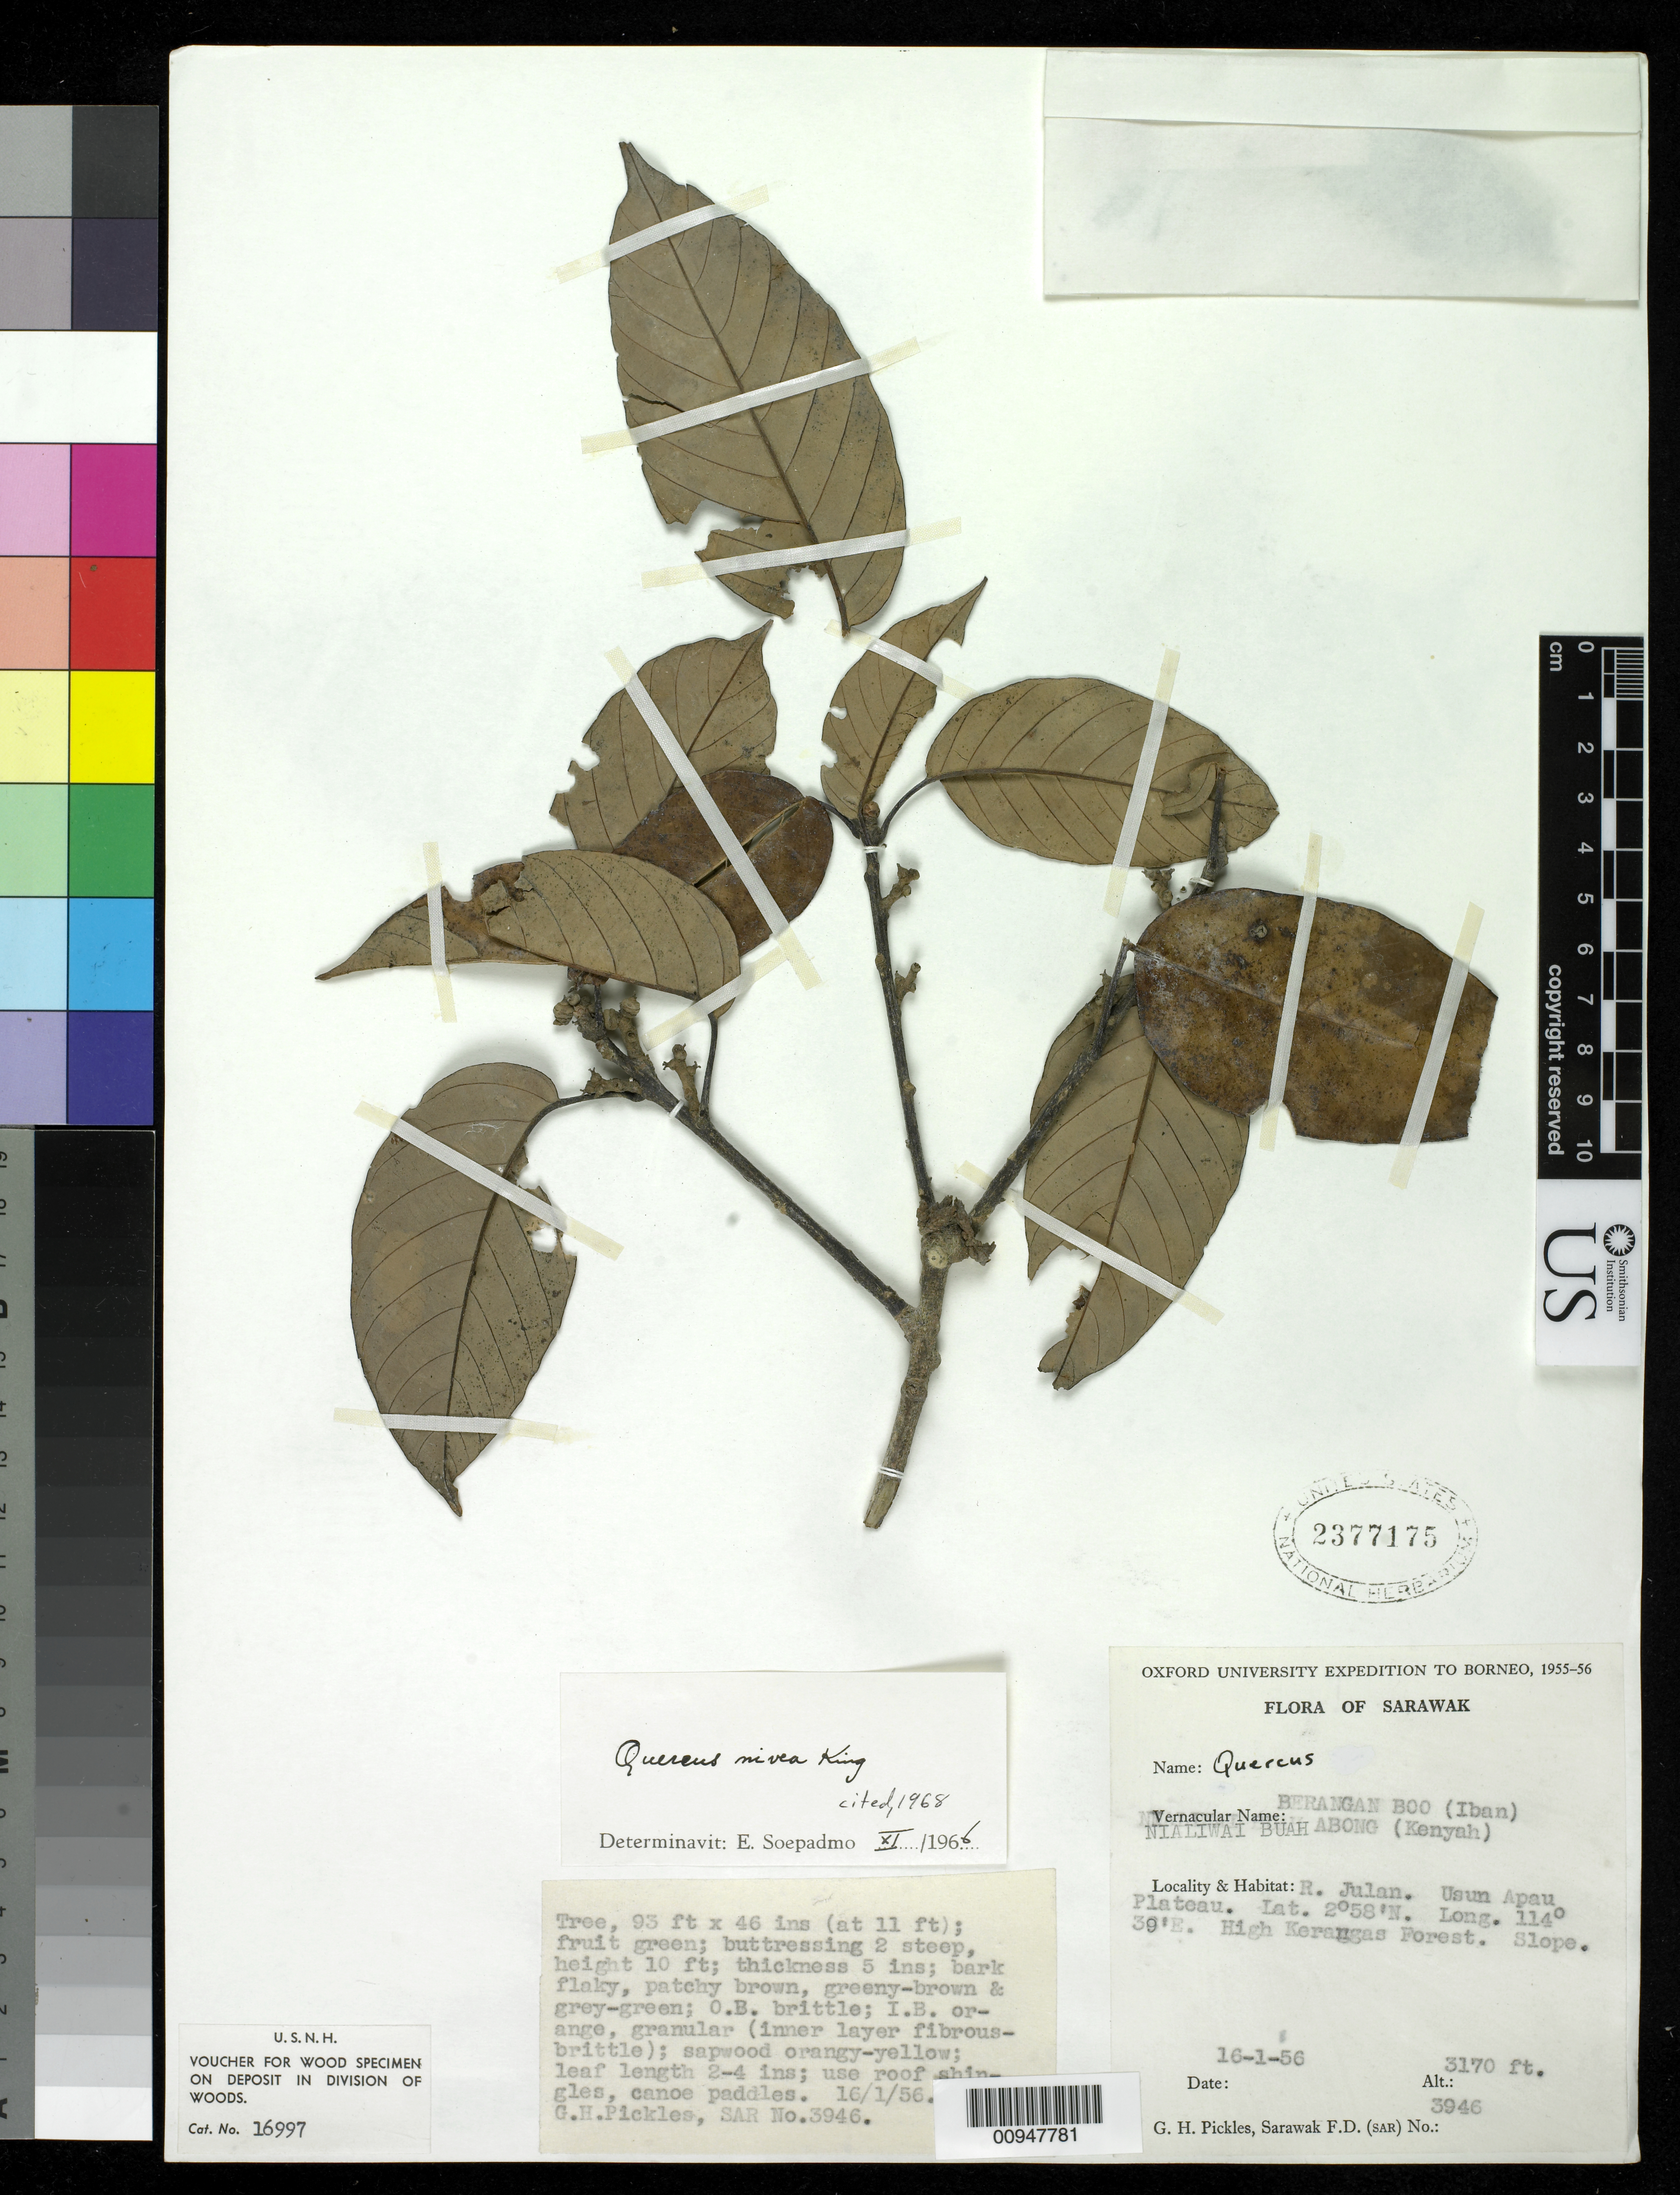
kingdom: Plantae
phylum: Tracheophyta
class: Magnoliopsida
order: Fagales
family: Fagaceae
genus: Quercus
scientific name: Quercus nivea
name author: King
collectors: G. Pickles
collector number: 3946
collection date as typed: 16 Jan 1956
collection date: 1956-01-16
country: Malaysia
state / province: Sarawak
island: Borneo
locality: R. Julian. Usun Apau Plateau. High Keraugas Forest.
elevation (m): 966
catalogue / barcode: US 2377175